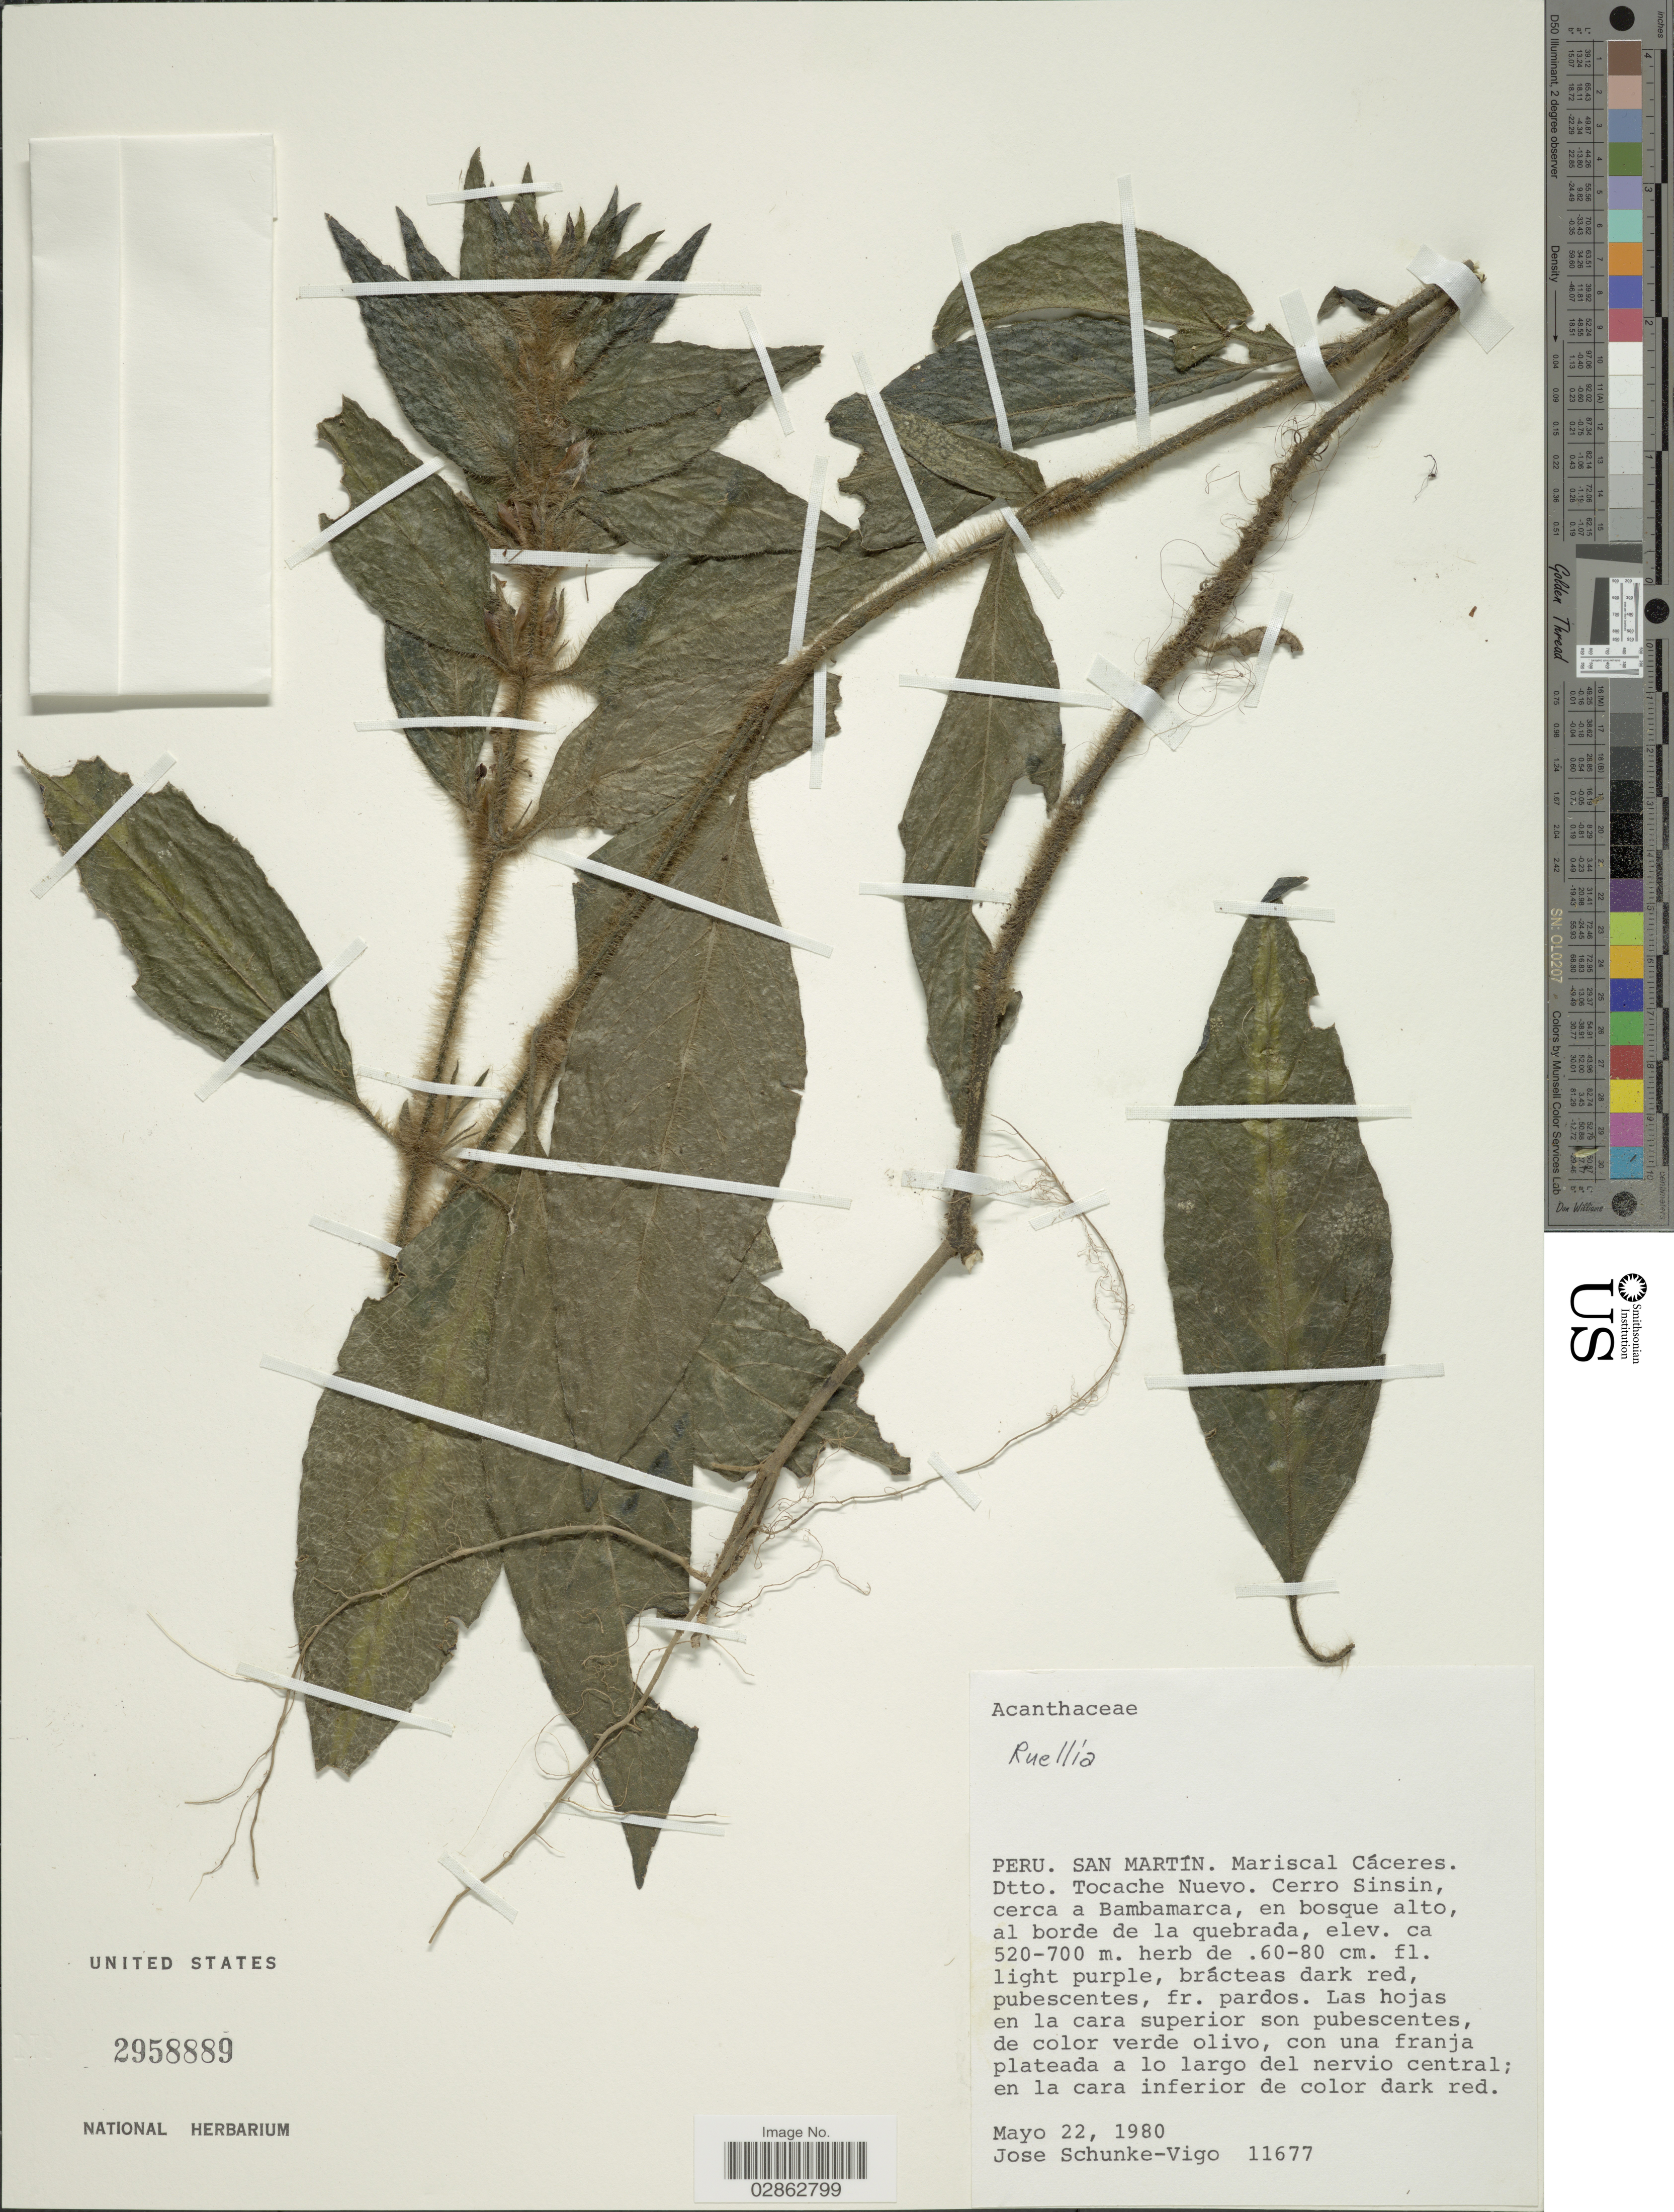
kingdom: Plantae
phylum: Tracheophyta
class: Magnoliopsida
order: Lamiales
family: Acanthaceae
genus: Ruellia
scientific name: Ruellia sp.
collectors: J. Schunke Vigo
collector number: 11677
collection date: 1980-05-22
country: Peru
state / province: San Martín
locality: Mirscal Cáceres. Dtto. Tocache Nuevo. Cerro Sinsin, cerca a Bambamarca.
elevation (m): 520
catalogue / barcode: US 2958889